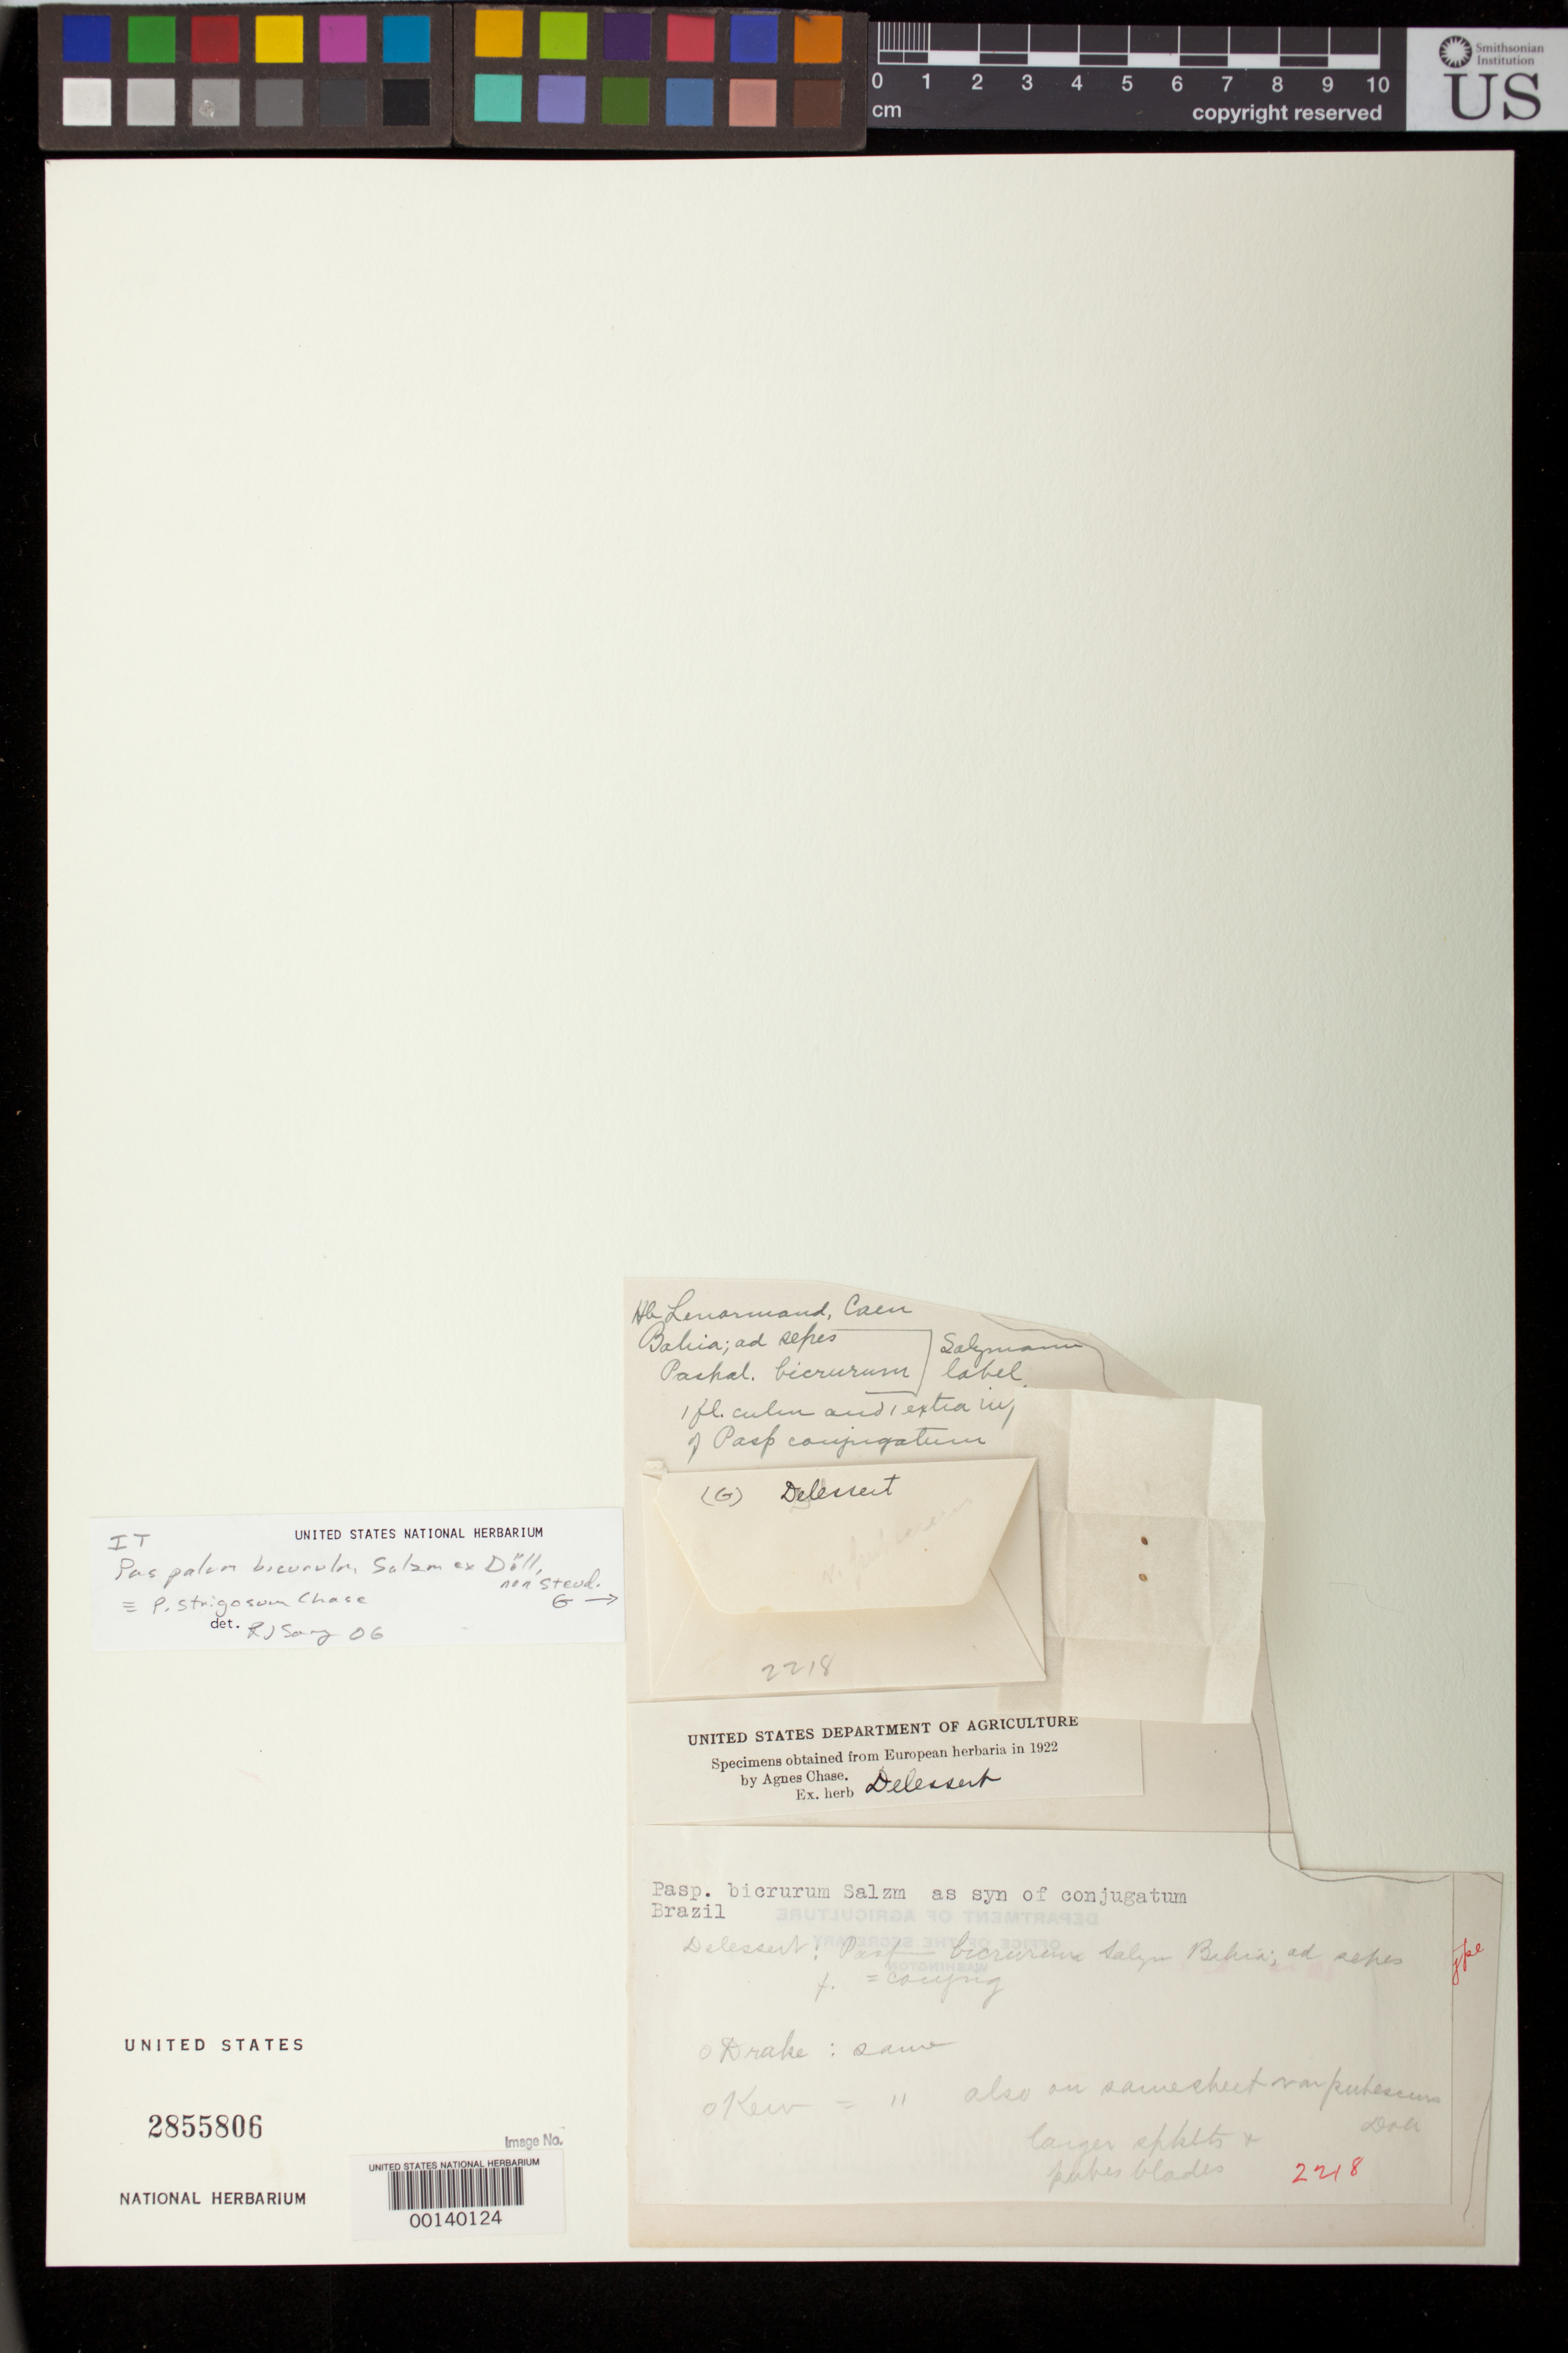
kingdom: Plantae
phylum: Tracheophyta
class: Liliopsida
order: Poales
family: Poaceae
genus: Paspalum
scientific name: Paspalum bicrurulum Salzm. ex Döll, nom. illeg.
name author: Salzm. ex Döll in Mart.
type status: Type Collection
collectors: P. Salzmann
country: Brazil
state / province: Bahia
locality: North of Esplanda city on road to Jaquera.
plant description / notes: Fragmentary material of type specimen ex herb. Delessert [note that this has been split from another sheet and may include annotations referring to elements no longer present]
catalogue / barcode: US 2855806